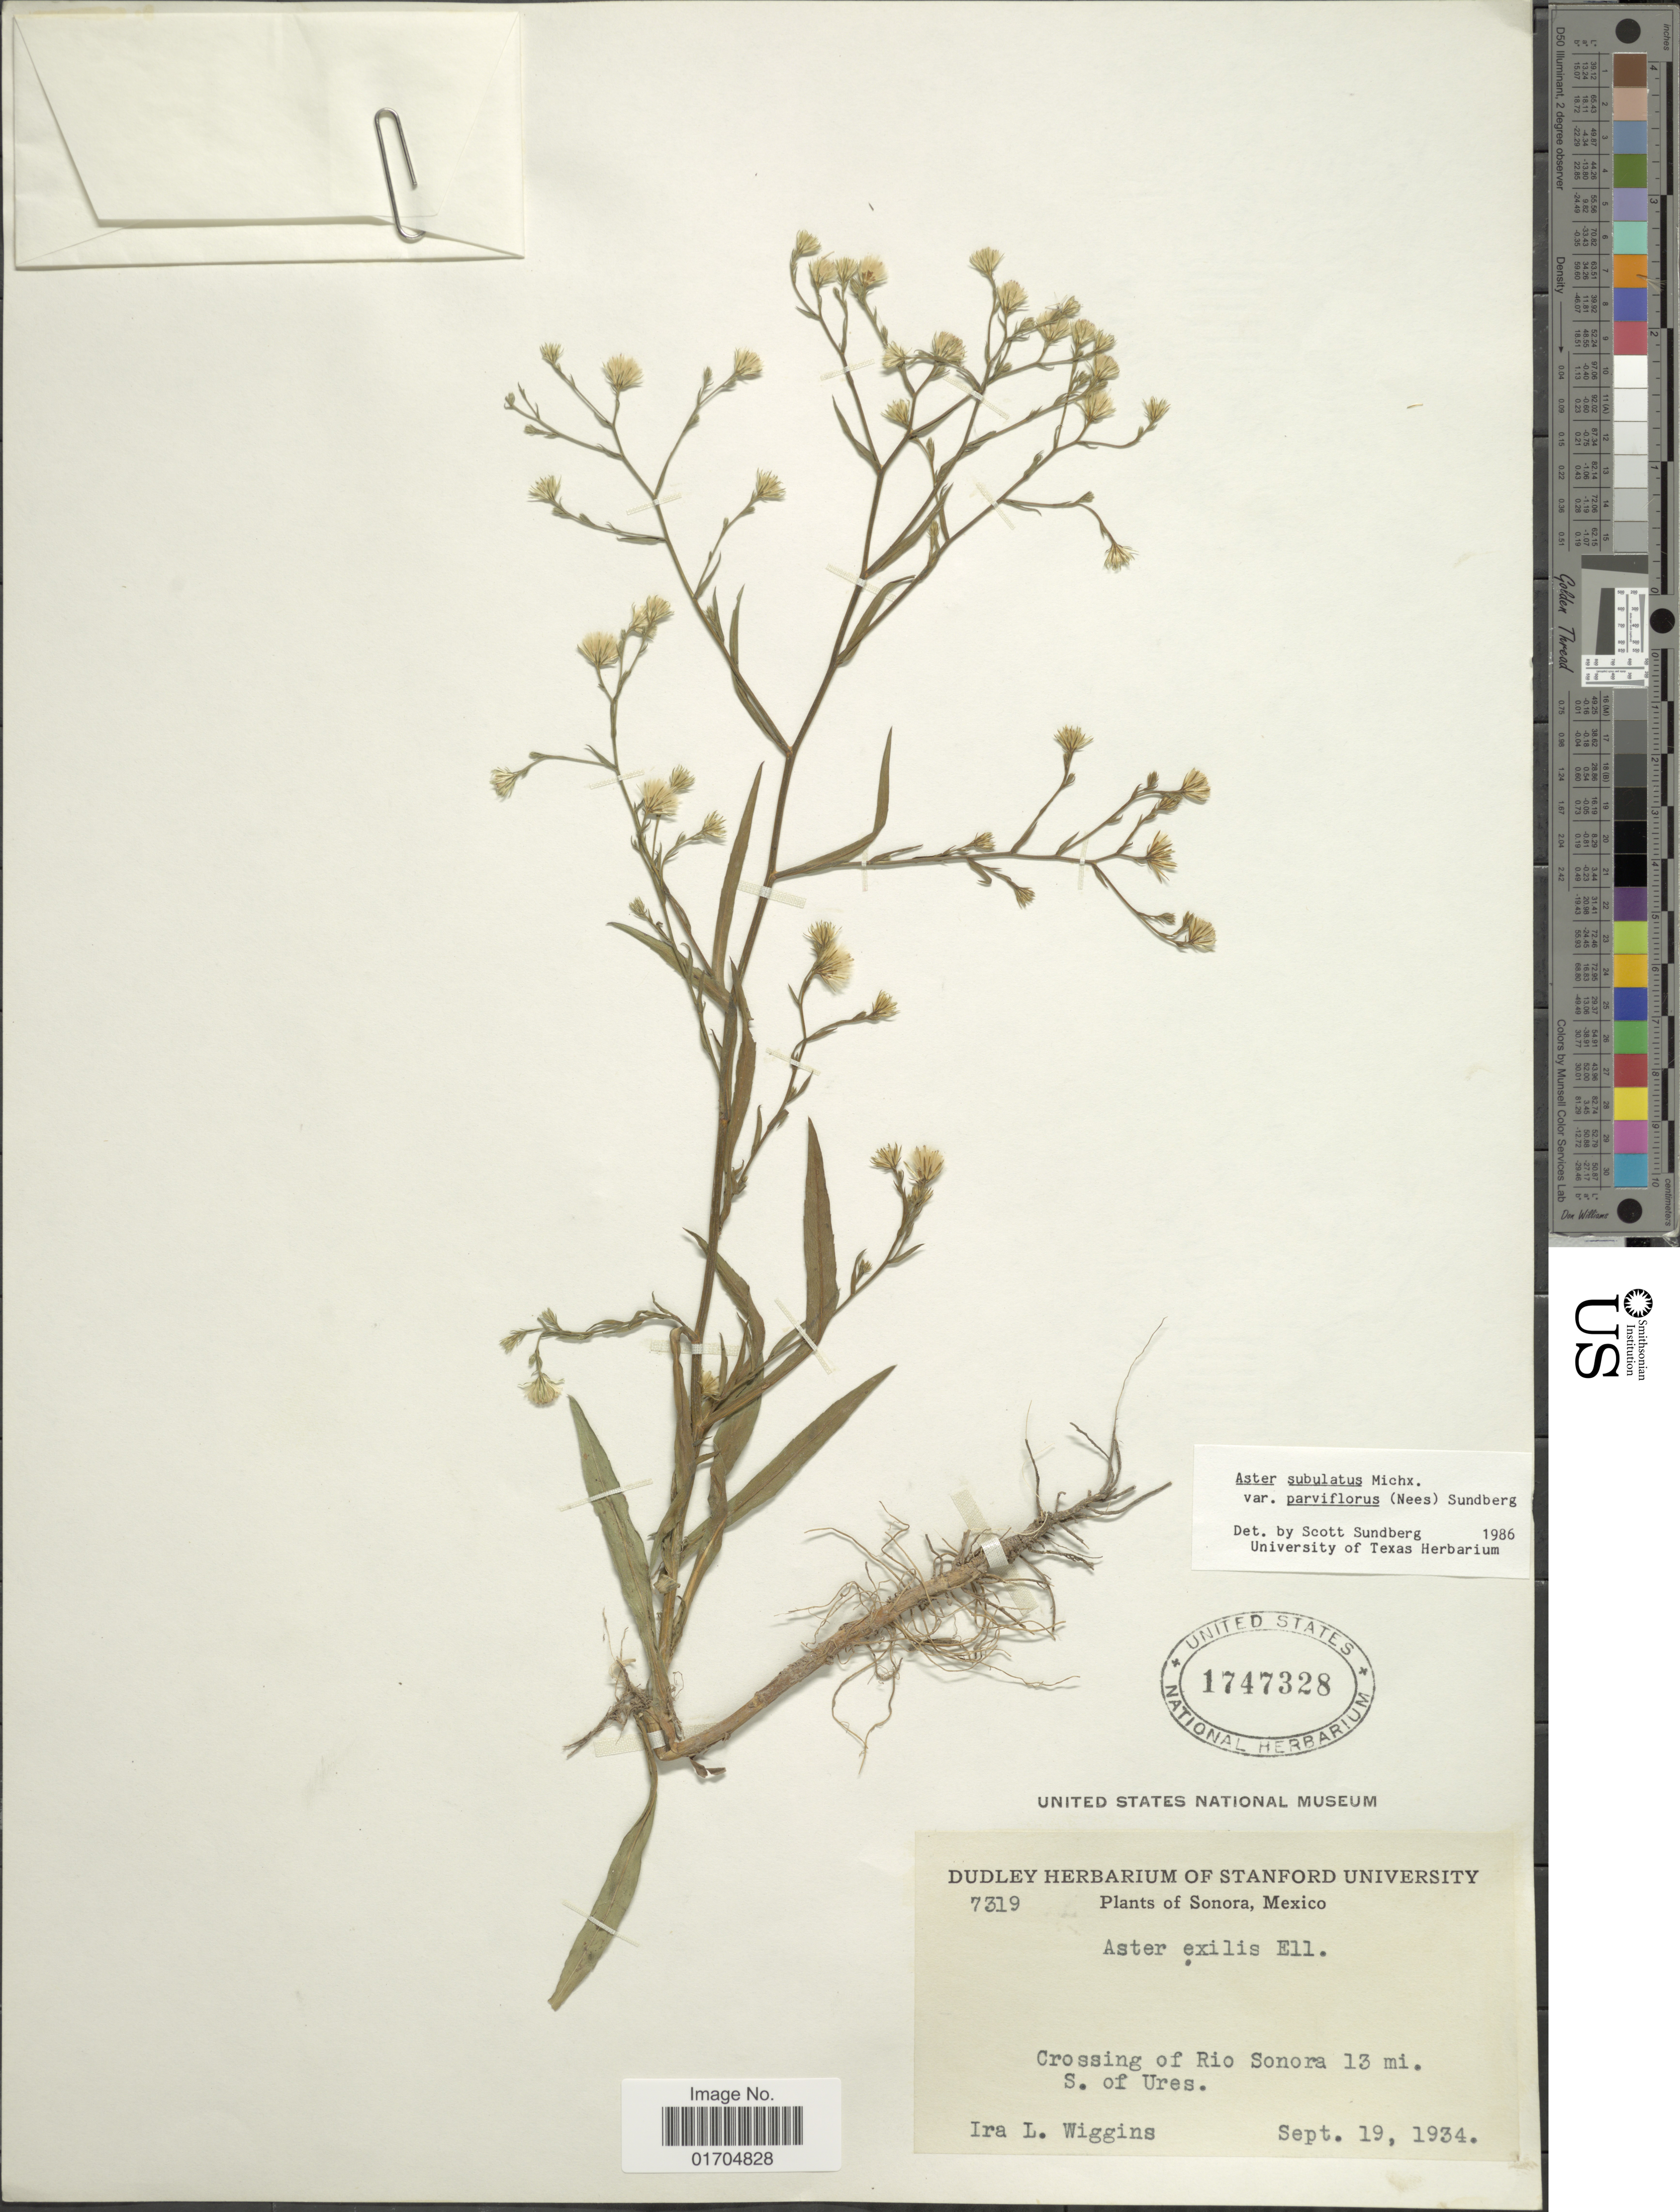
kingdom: Plantae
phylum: Tracheophyta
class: Magnoliopsida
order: Asterales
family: Asteraceae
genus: Symphyotrichum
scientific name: Symphyotrichum subulatum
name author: (Michx.) G.L. Nesom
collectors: I. L. Wiggins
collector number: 7319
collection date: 1934-09-19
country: Mexico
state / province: Sonora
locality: Crossing of Rio Sonora 13 mi. S. of Ures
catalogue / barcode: US 1747328